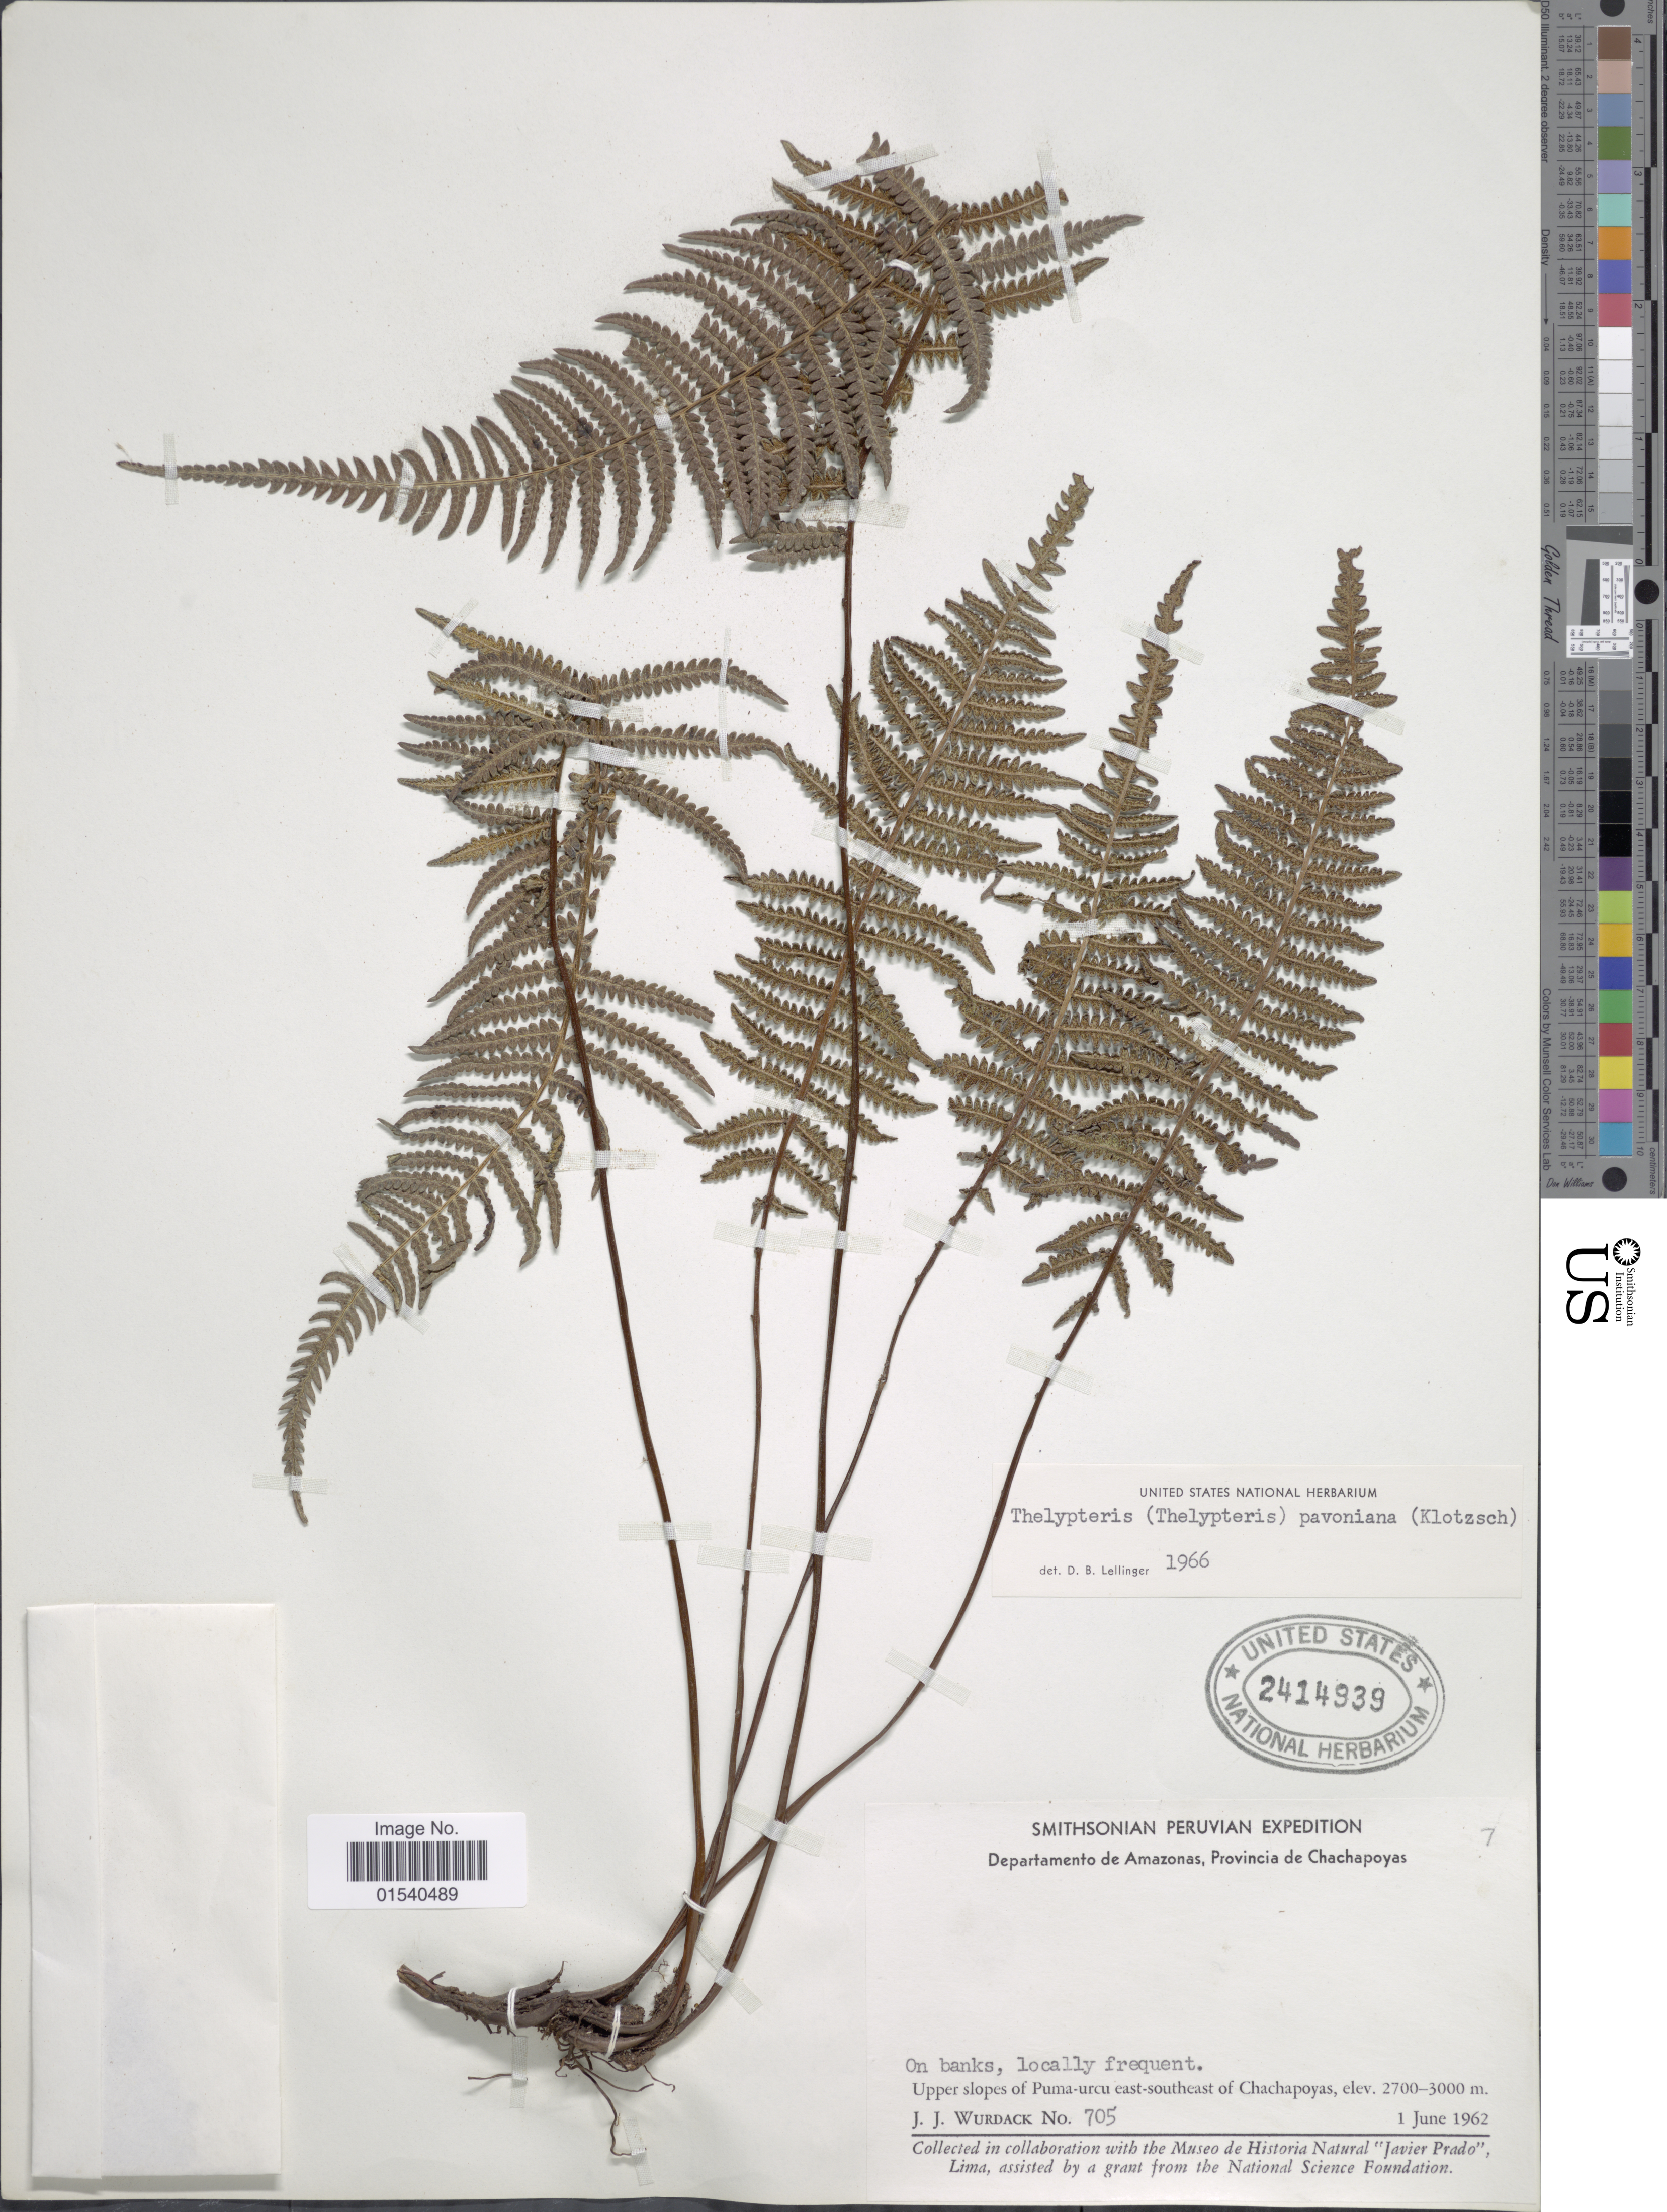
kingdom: Plantae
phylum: Tracheophyta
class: Polypodiopsida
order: Polypodiales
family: Thelypteridaceae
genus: Amauropelta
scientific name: Amauropelta pavoniana (Klotzsch) comb. nov., ined 2015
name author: (Klotzsch)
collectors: J. J. Wurdack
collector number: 705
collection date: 1962-06-01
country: Peru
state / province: Amazonas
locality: Departamento de Amazonas, provincia de Chachapoyas. Upper slopes of Puma-urcu east-southeast of Chachapoyas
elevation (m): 2700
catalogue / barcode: US 2414939